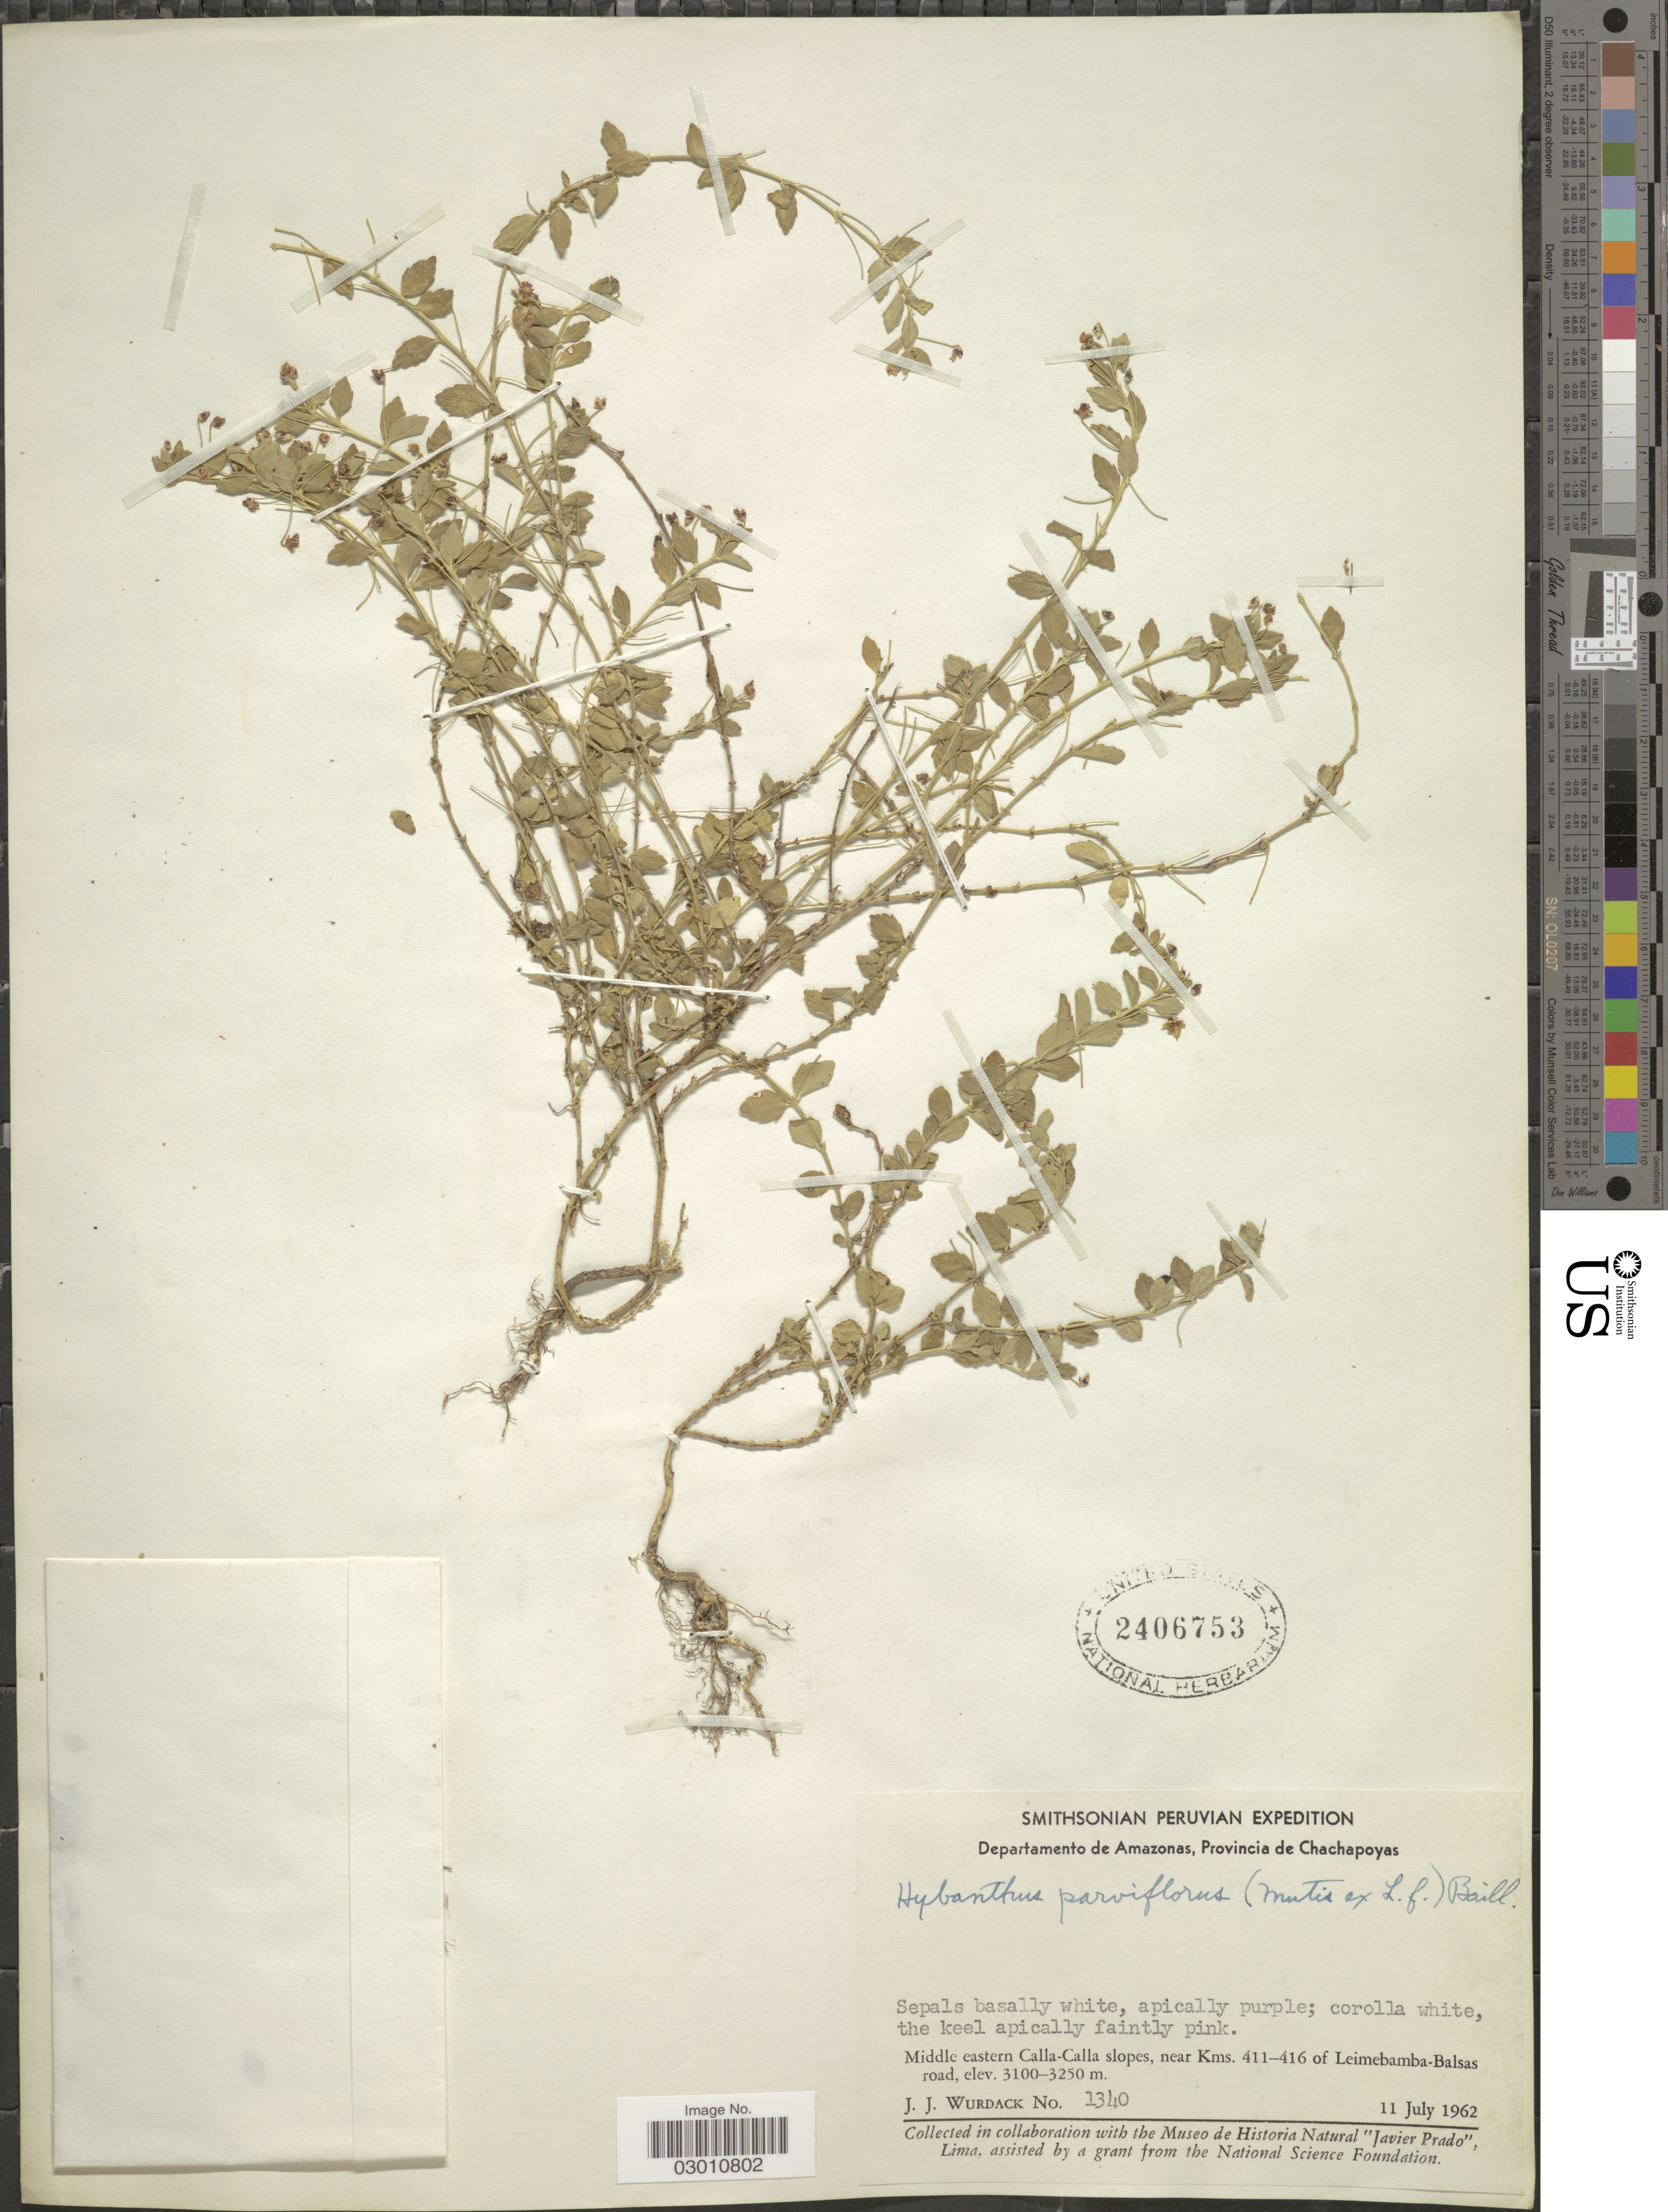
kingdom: Plantae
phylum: Tracheophyta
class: Magnoliopsida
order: Malpighiales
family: Violaceae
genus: Pombalia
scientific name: Pombalia parviflora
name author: (L. f.) Paula-Souza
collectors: J. J. Wurdack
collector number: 1340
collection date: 1962-07-11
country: Peru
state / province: Amazonas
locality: Departamento de Amazonas, Provincia de Chachapoyas. Middle eastern Calla-Calla slopes, near Kms. 411-416 of Leimebamba-Balsas road.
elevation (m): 3100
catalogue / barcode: US 2406753